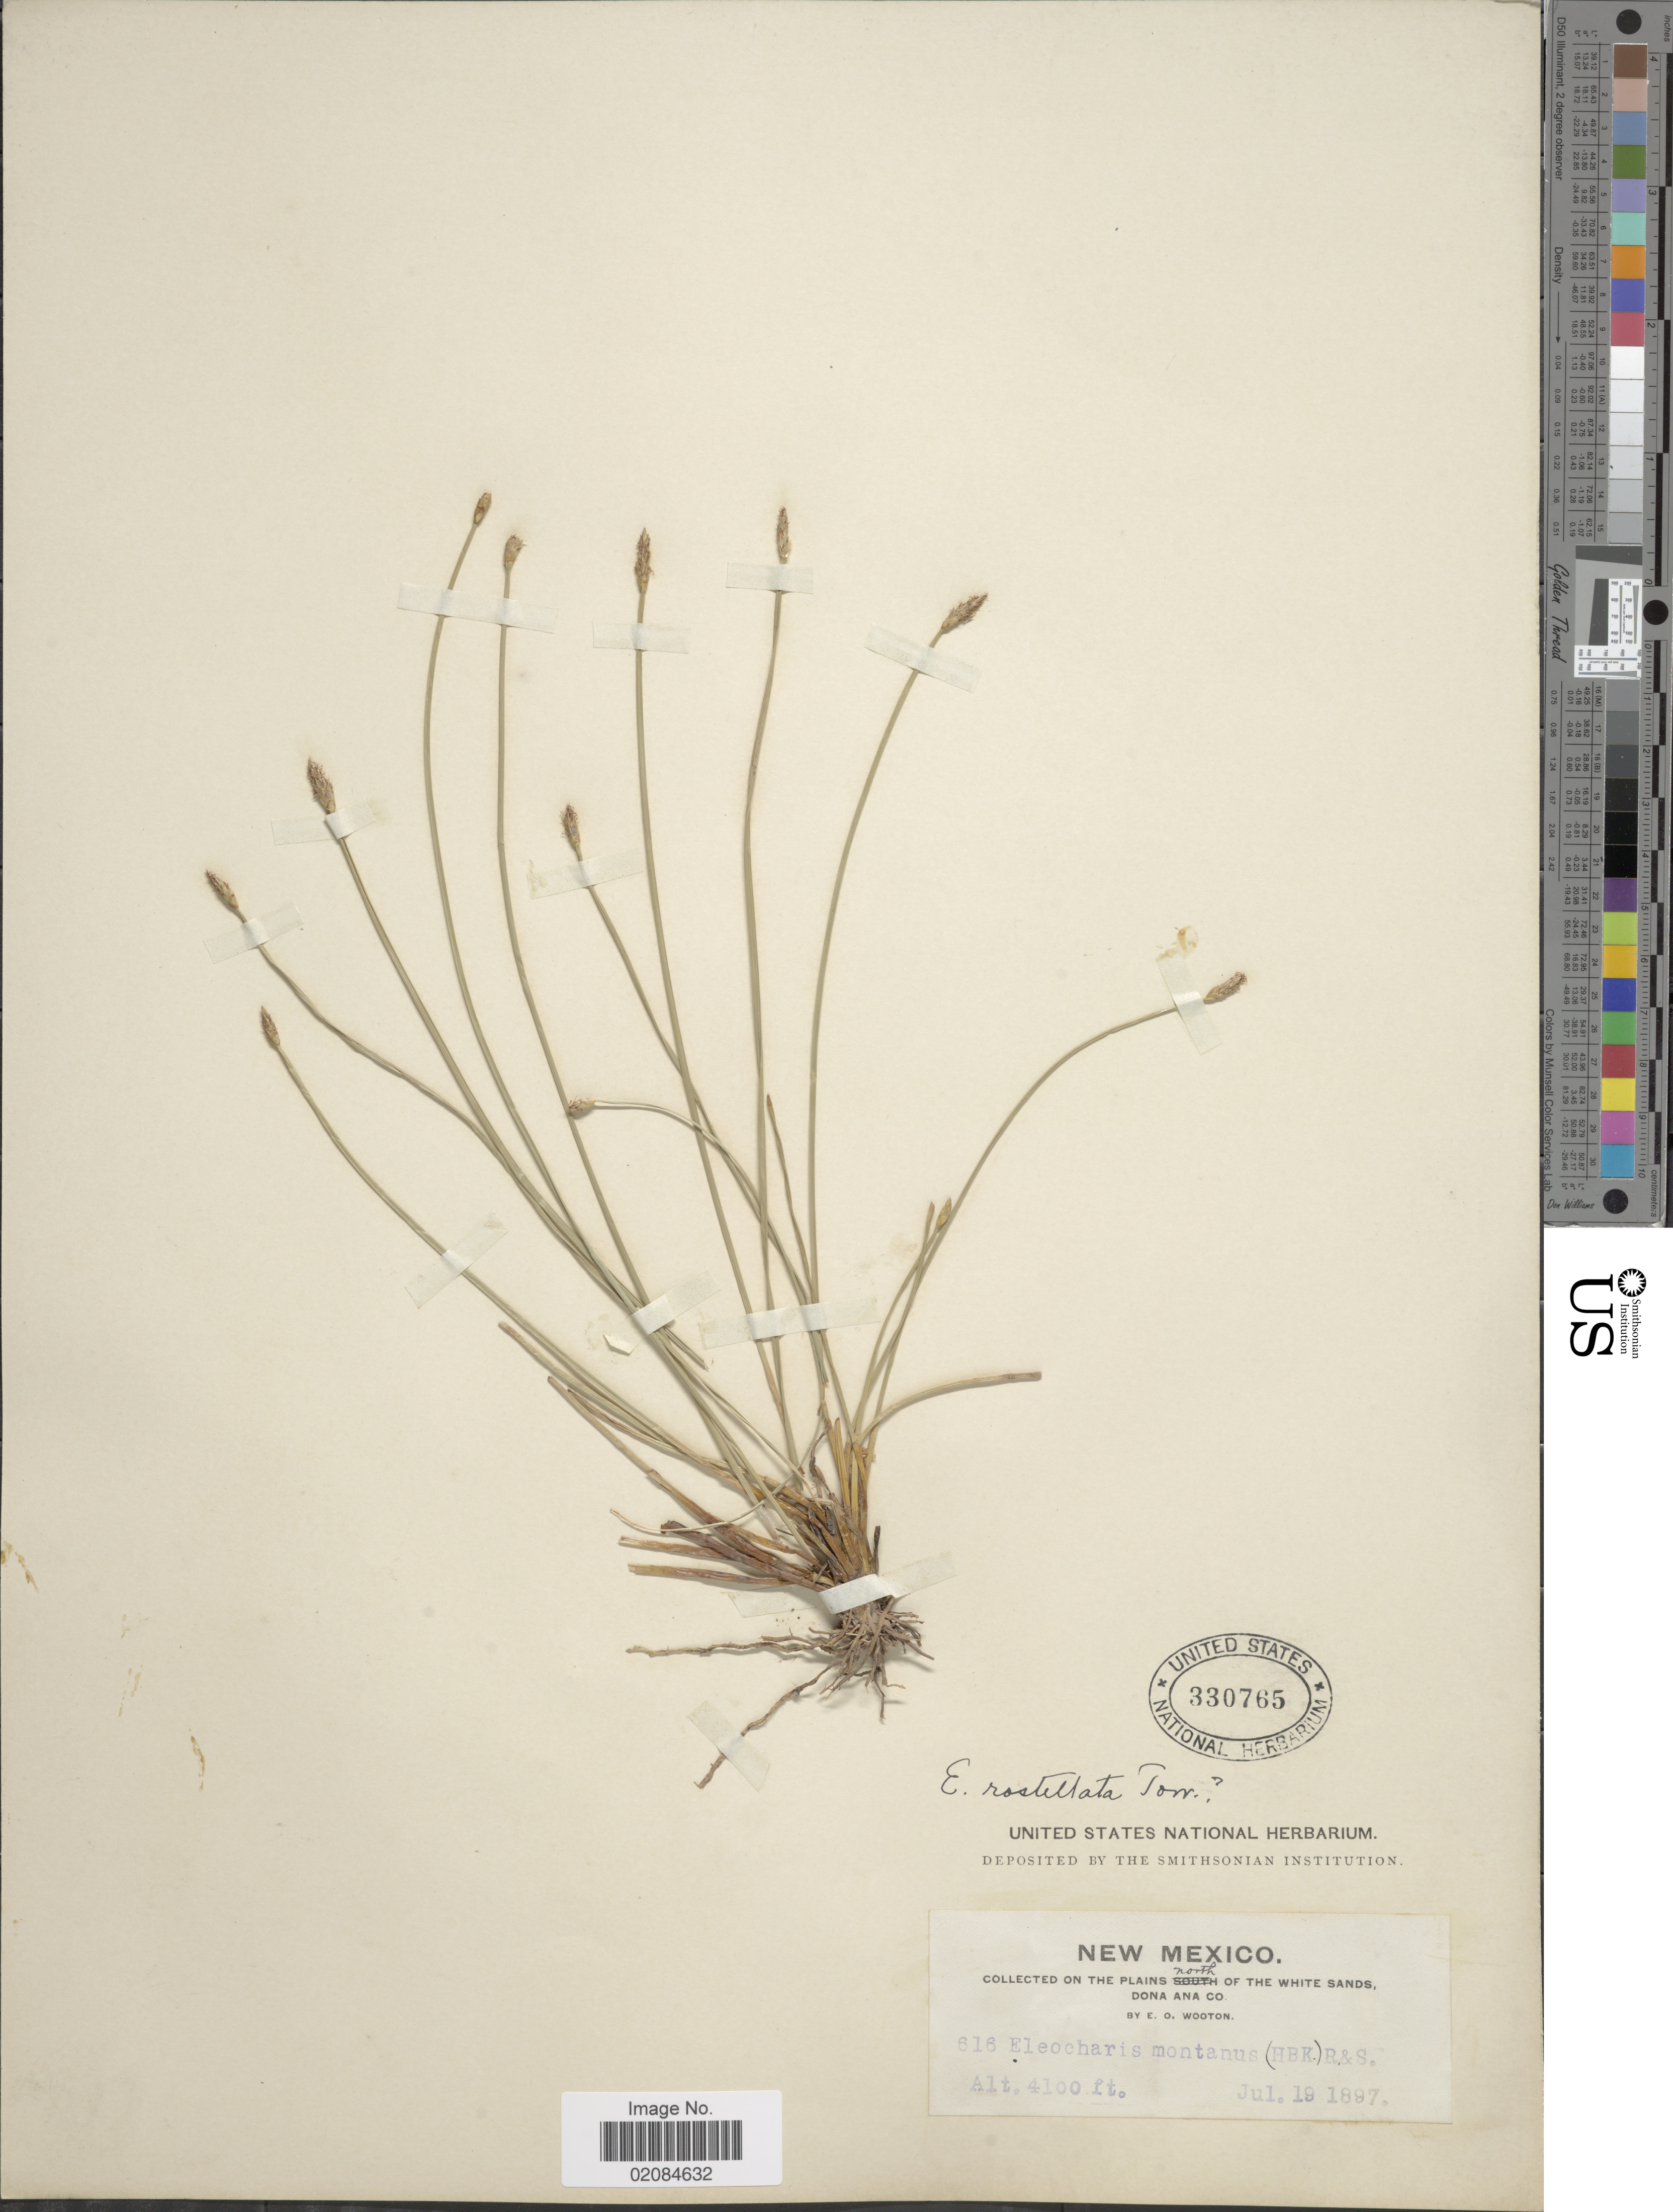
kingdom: Plantae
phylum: Tracheophyta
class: Liliopsida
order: Poales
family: Cyperaceae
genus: Eleocharis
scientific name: Eleocharis rostellata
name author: (Torr.) Torr.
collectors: E. O. Wooton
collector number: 616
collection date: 1897-07-19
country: United States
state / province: New Mexico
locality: The plains north of the white sands, Dona Ana Co.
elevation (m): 1250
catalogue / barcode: US 330765